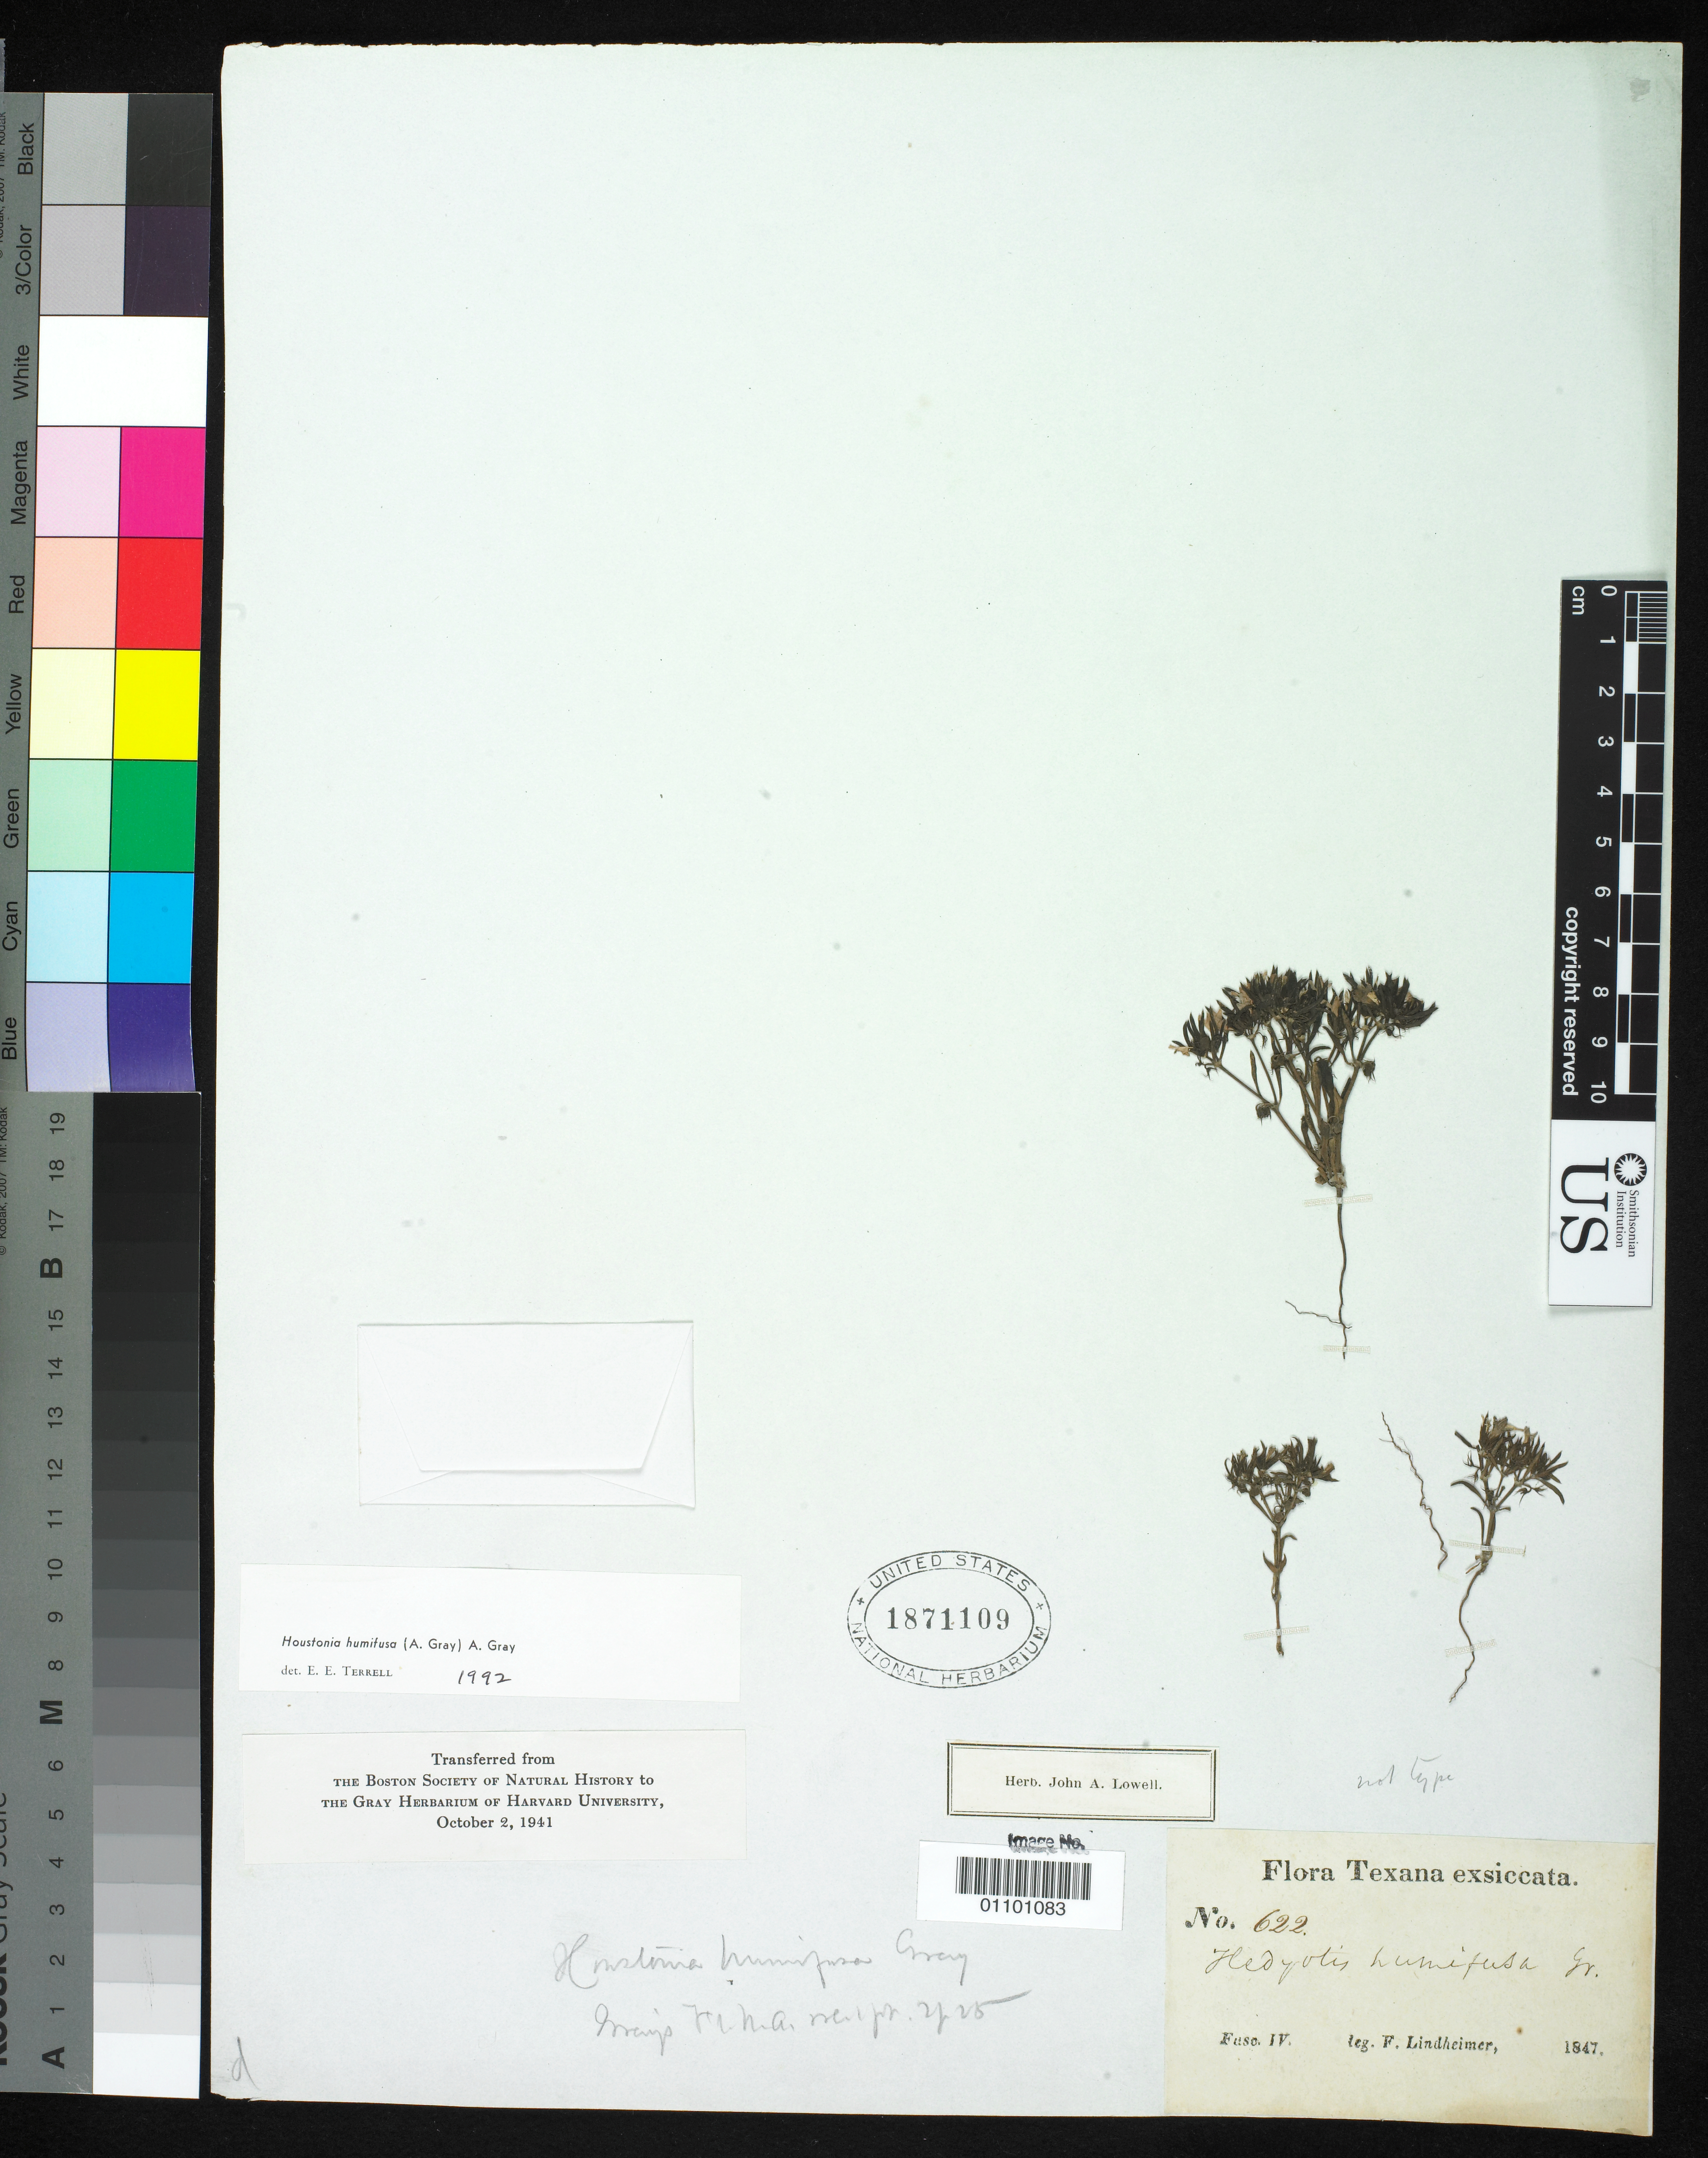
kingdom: Plantae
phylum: Tracheophyta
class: Magnoliopsida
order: Gentianales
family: Rubiaceae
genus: Hedyotis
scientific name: Hedyotis humifusa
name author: Engelm.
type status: Syntype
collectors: F. J. Lindheimer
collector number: IV 622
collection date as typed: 1847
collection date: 1847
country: United States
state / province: Texas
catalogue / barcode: US 1871109